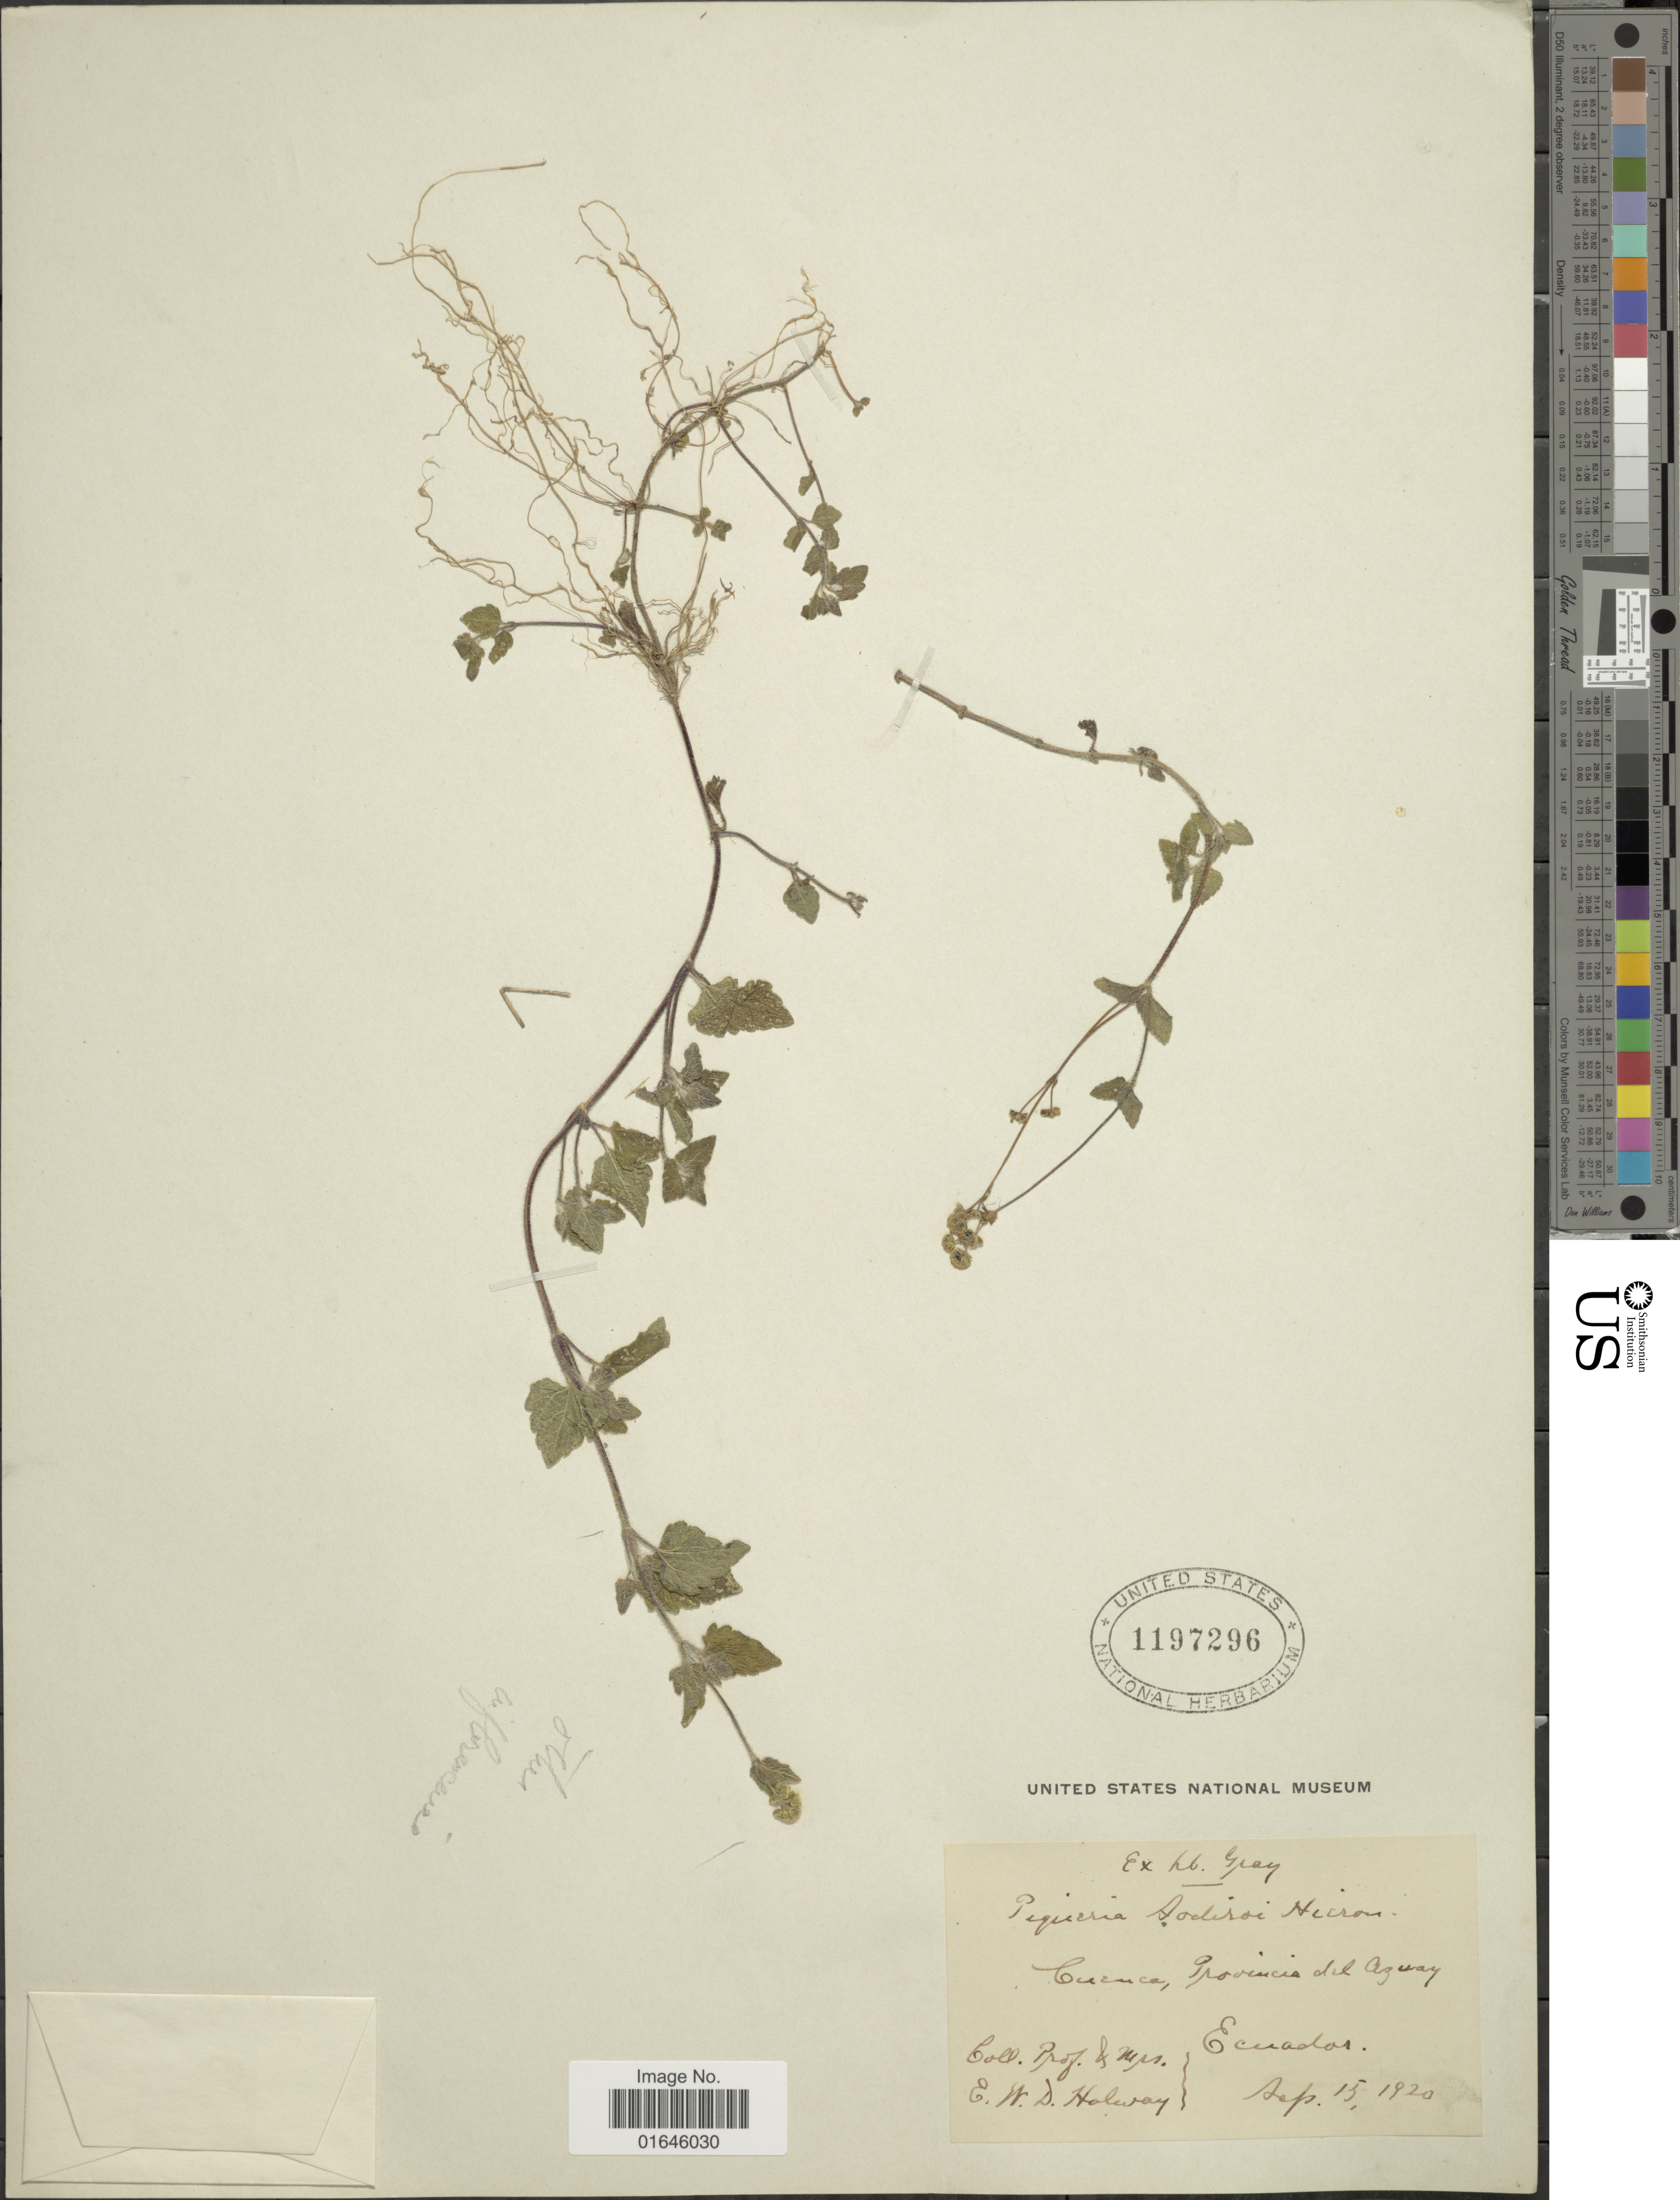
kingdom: Plantae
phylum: Tracheophyta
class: Magnoliopsida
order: Asterales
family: Asteraceae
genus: Guevaria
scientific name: Guevaria sodiroi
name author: (Hieron. in Sodiro) R.M. King & H. Rob.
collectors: E. W. D. Holway & E. Holway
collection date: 1920-09-15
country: Ecuador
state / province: Azuay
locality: Cuenca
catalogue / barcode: US 1197296